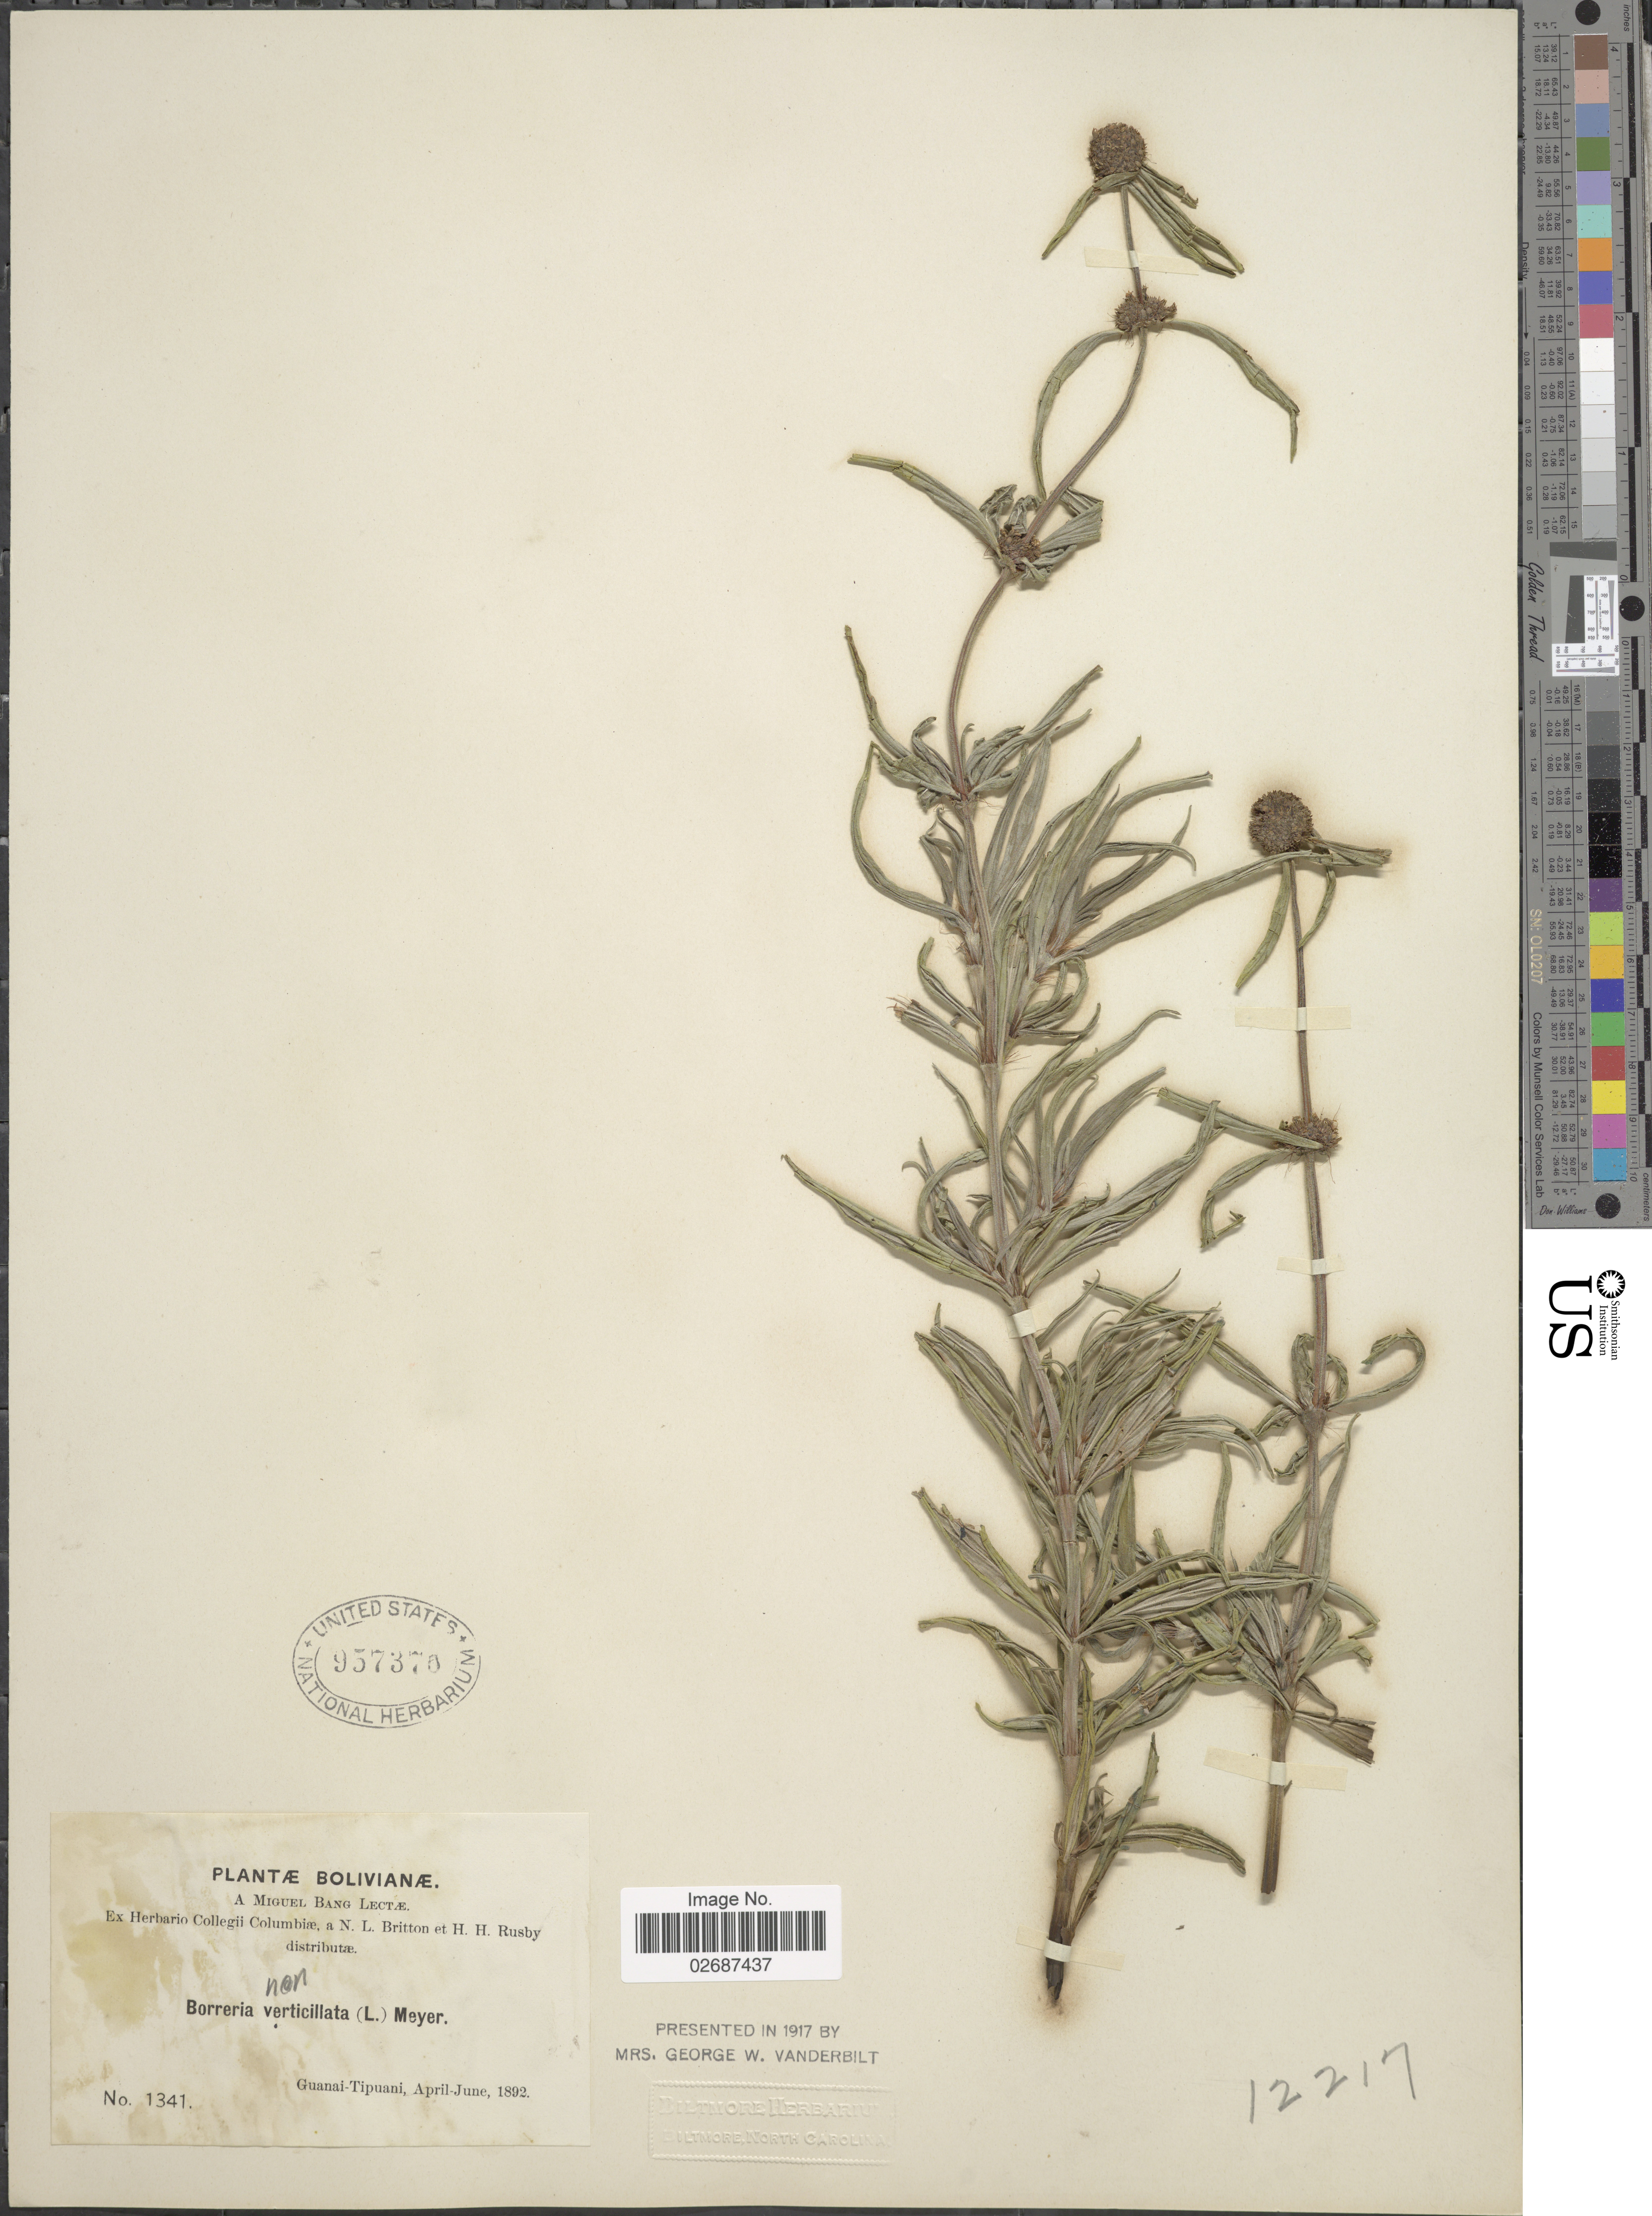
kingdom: Plantae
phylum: Tracheophyta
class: Magnoliopsida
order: Gentianales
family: Rubiaceae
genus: Borreria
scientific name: Borreria sp.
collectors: M. Bang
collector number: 1341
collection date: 1892-04/1892-06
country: Bolivia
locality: Bolivianae, Guanai-Tipuani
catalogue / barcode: US 957370